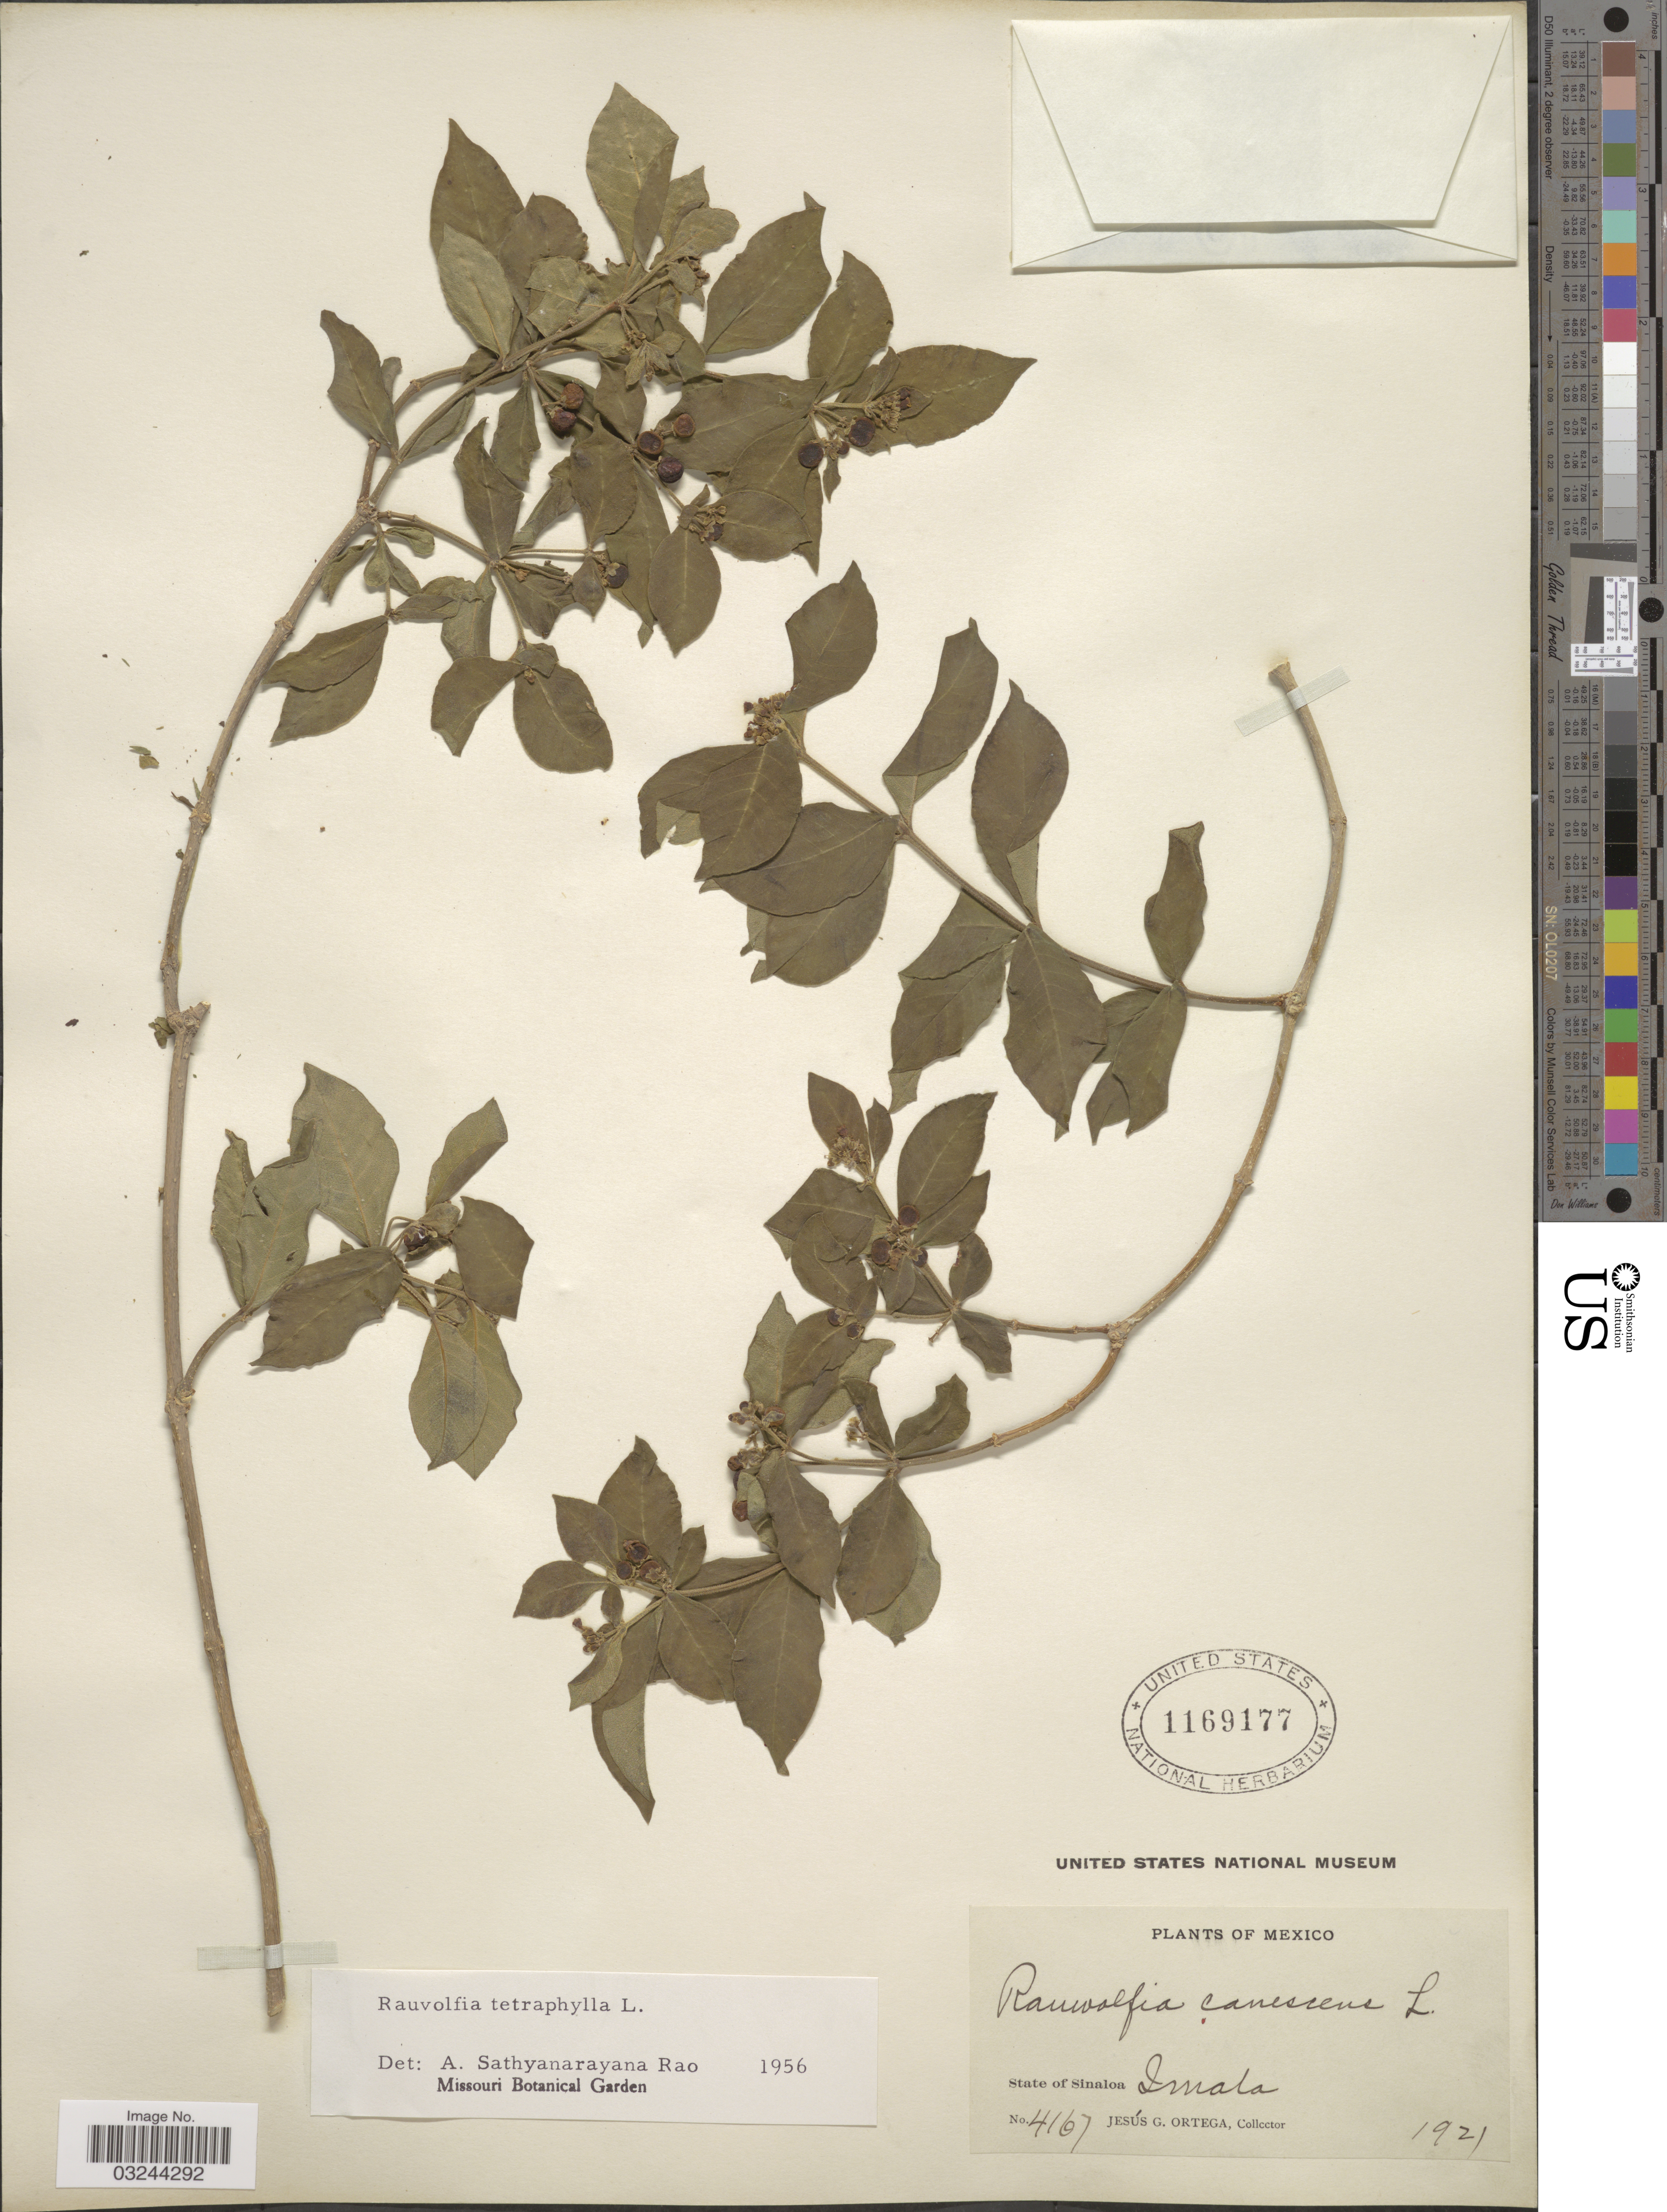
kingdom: Plantae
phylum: Tracheophyta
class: Magnoliopsida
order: Gentianales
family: Apocynaceae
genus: Rauvolfia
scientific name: Rauvolfia tetraphylla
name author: L.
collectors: J. Ortega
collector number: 4167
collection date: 1921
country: Mexico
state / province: Sinaloa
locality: Imala.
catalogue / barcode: US 1169177